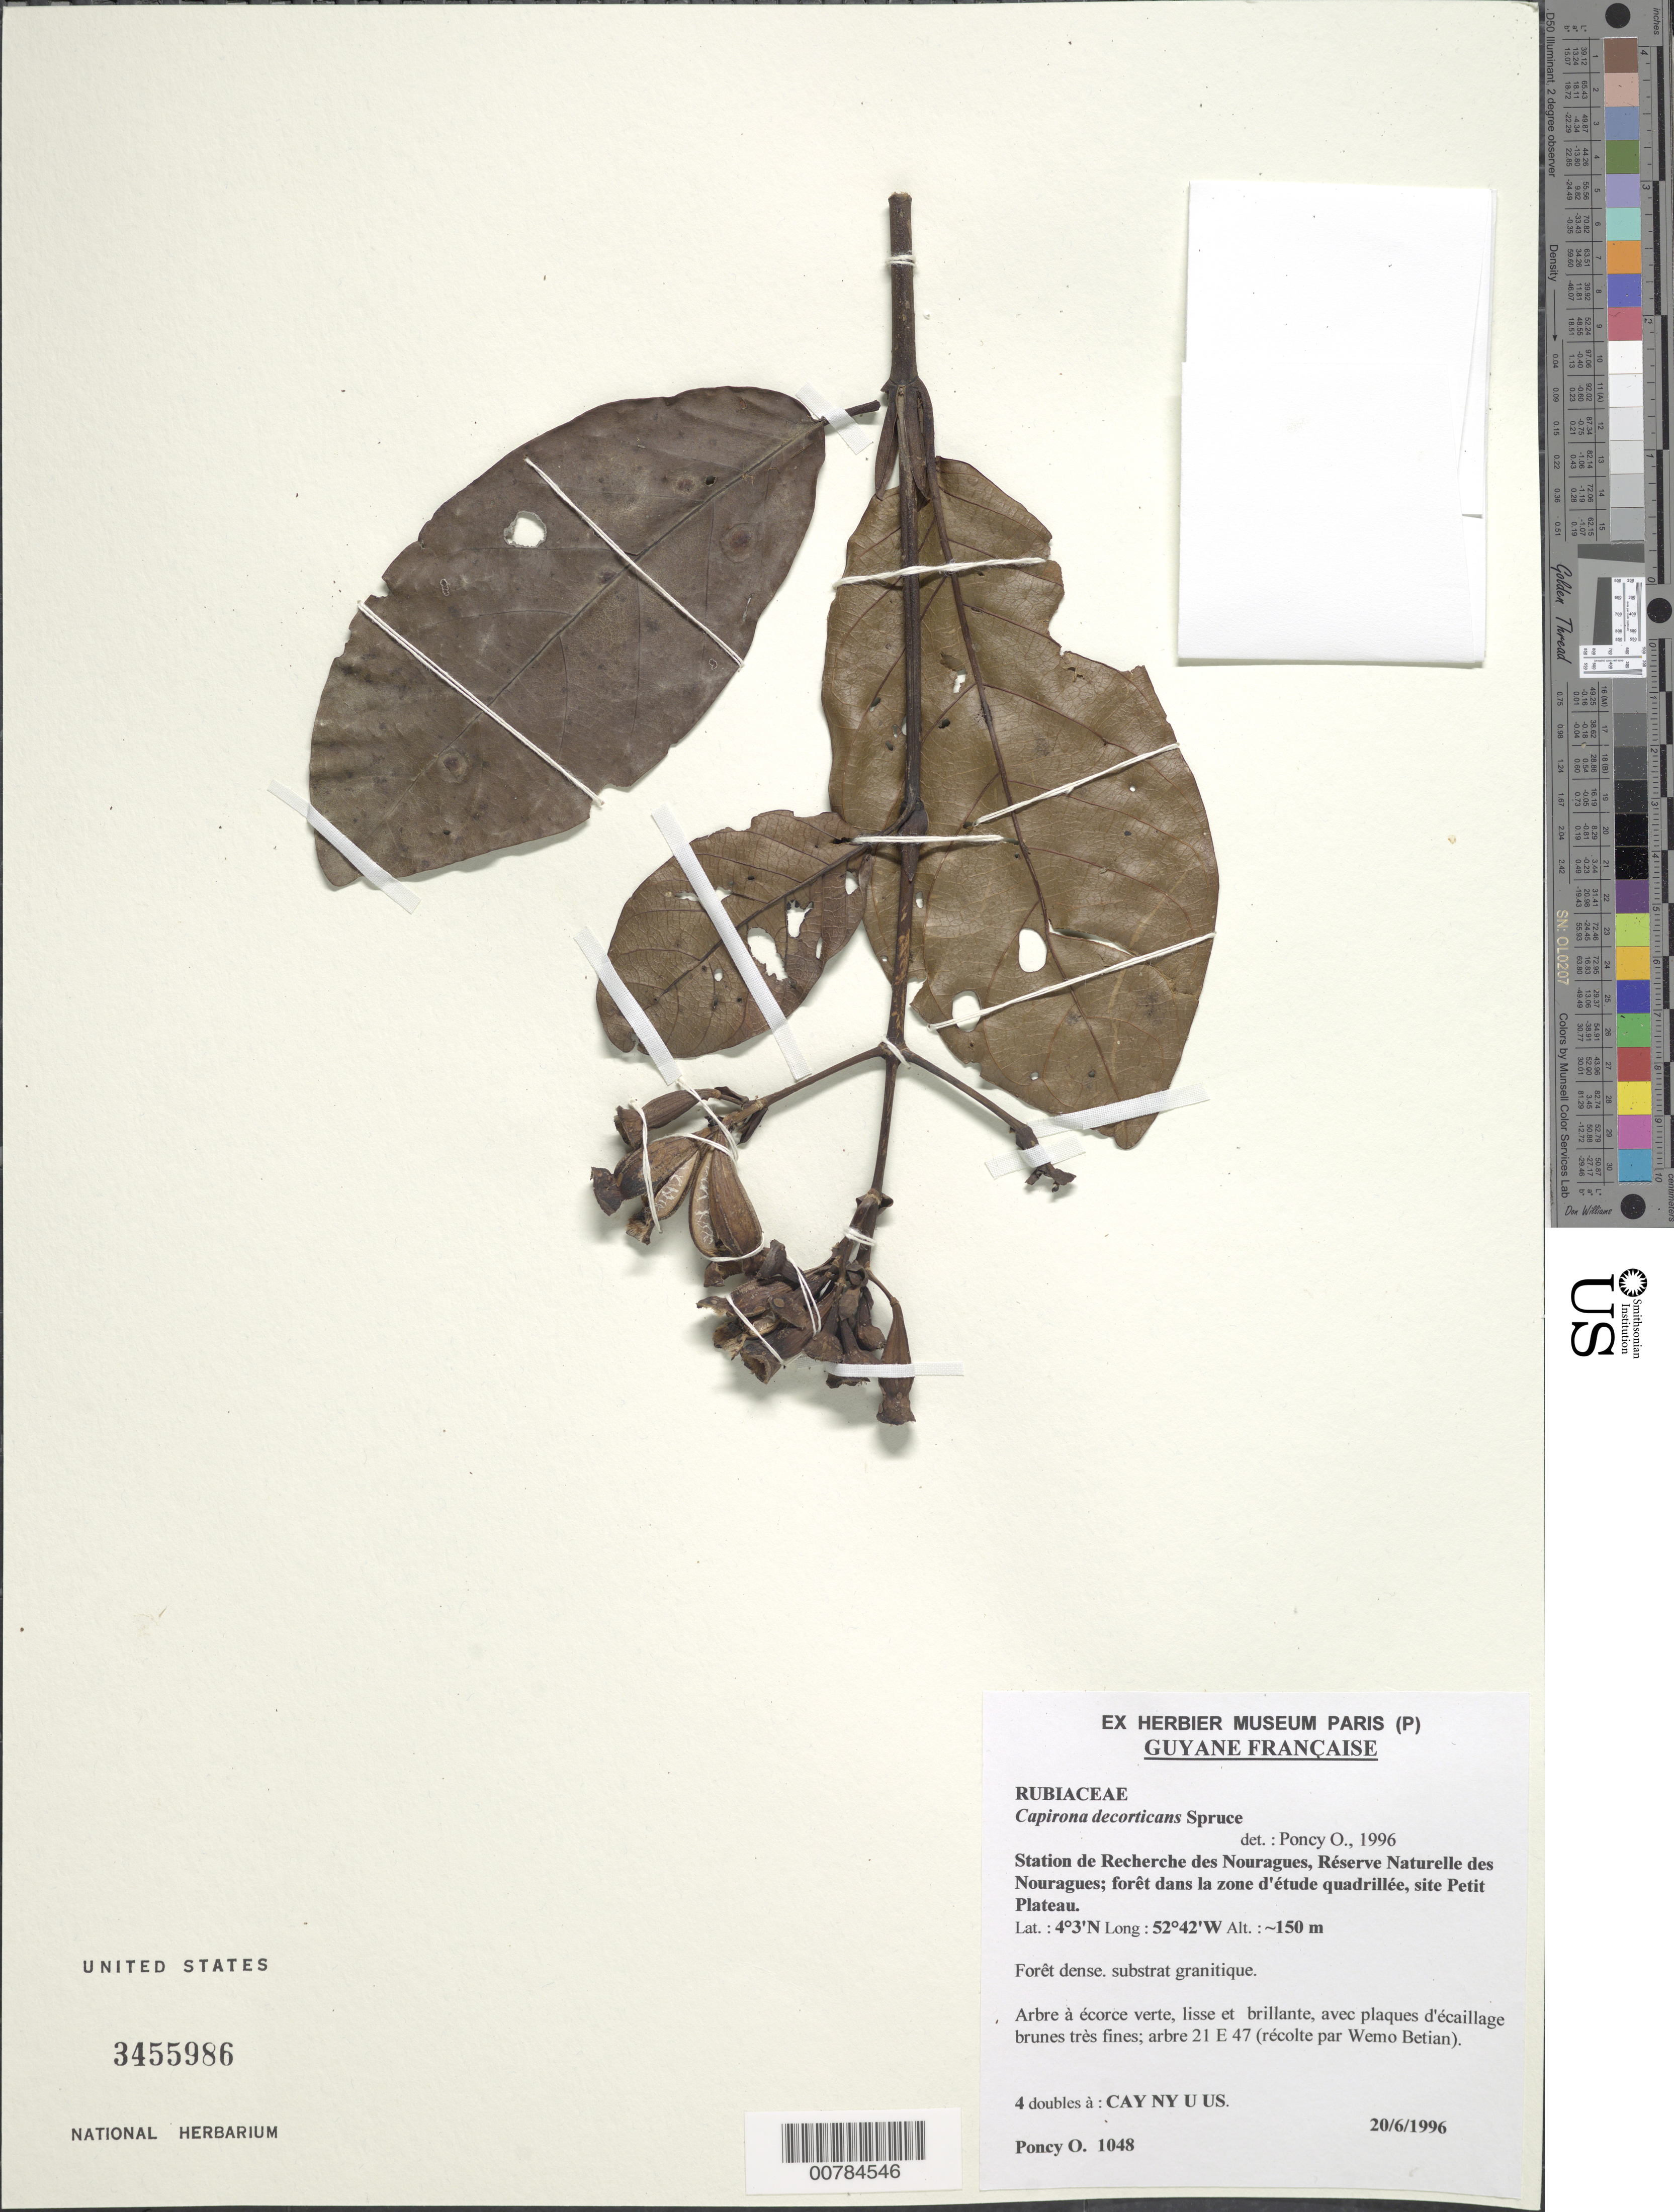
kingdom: Plantae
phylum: Tracheophyta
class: Magnoliopsida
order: Gentianales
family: Rubiaceae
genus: Capirona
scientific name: Capirona decorticans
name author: Spruce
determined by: Poncy, O.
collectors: O. Poncy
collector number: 1048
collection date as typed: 20-Jun-96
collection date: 1996-06-20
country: French Guiana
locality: Station des Nouragues, Réserve Naturelle des Nouragues; zone d'étude quadrillée, site Petit Plateau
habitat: Forêt dense, substrat granitique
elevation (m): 150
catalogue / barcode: US 3455986